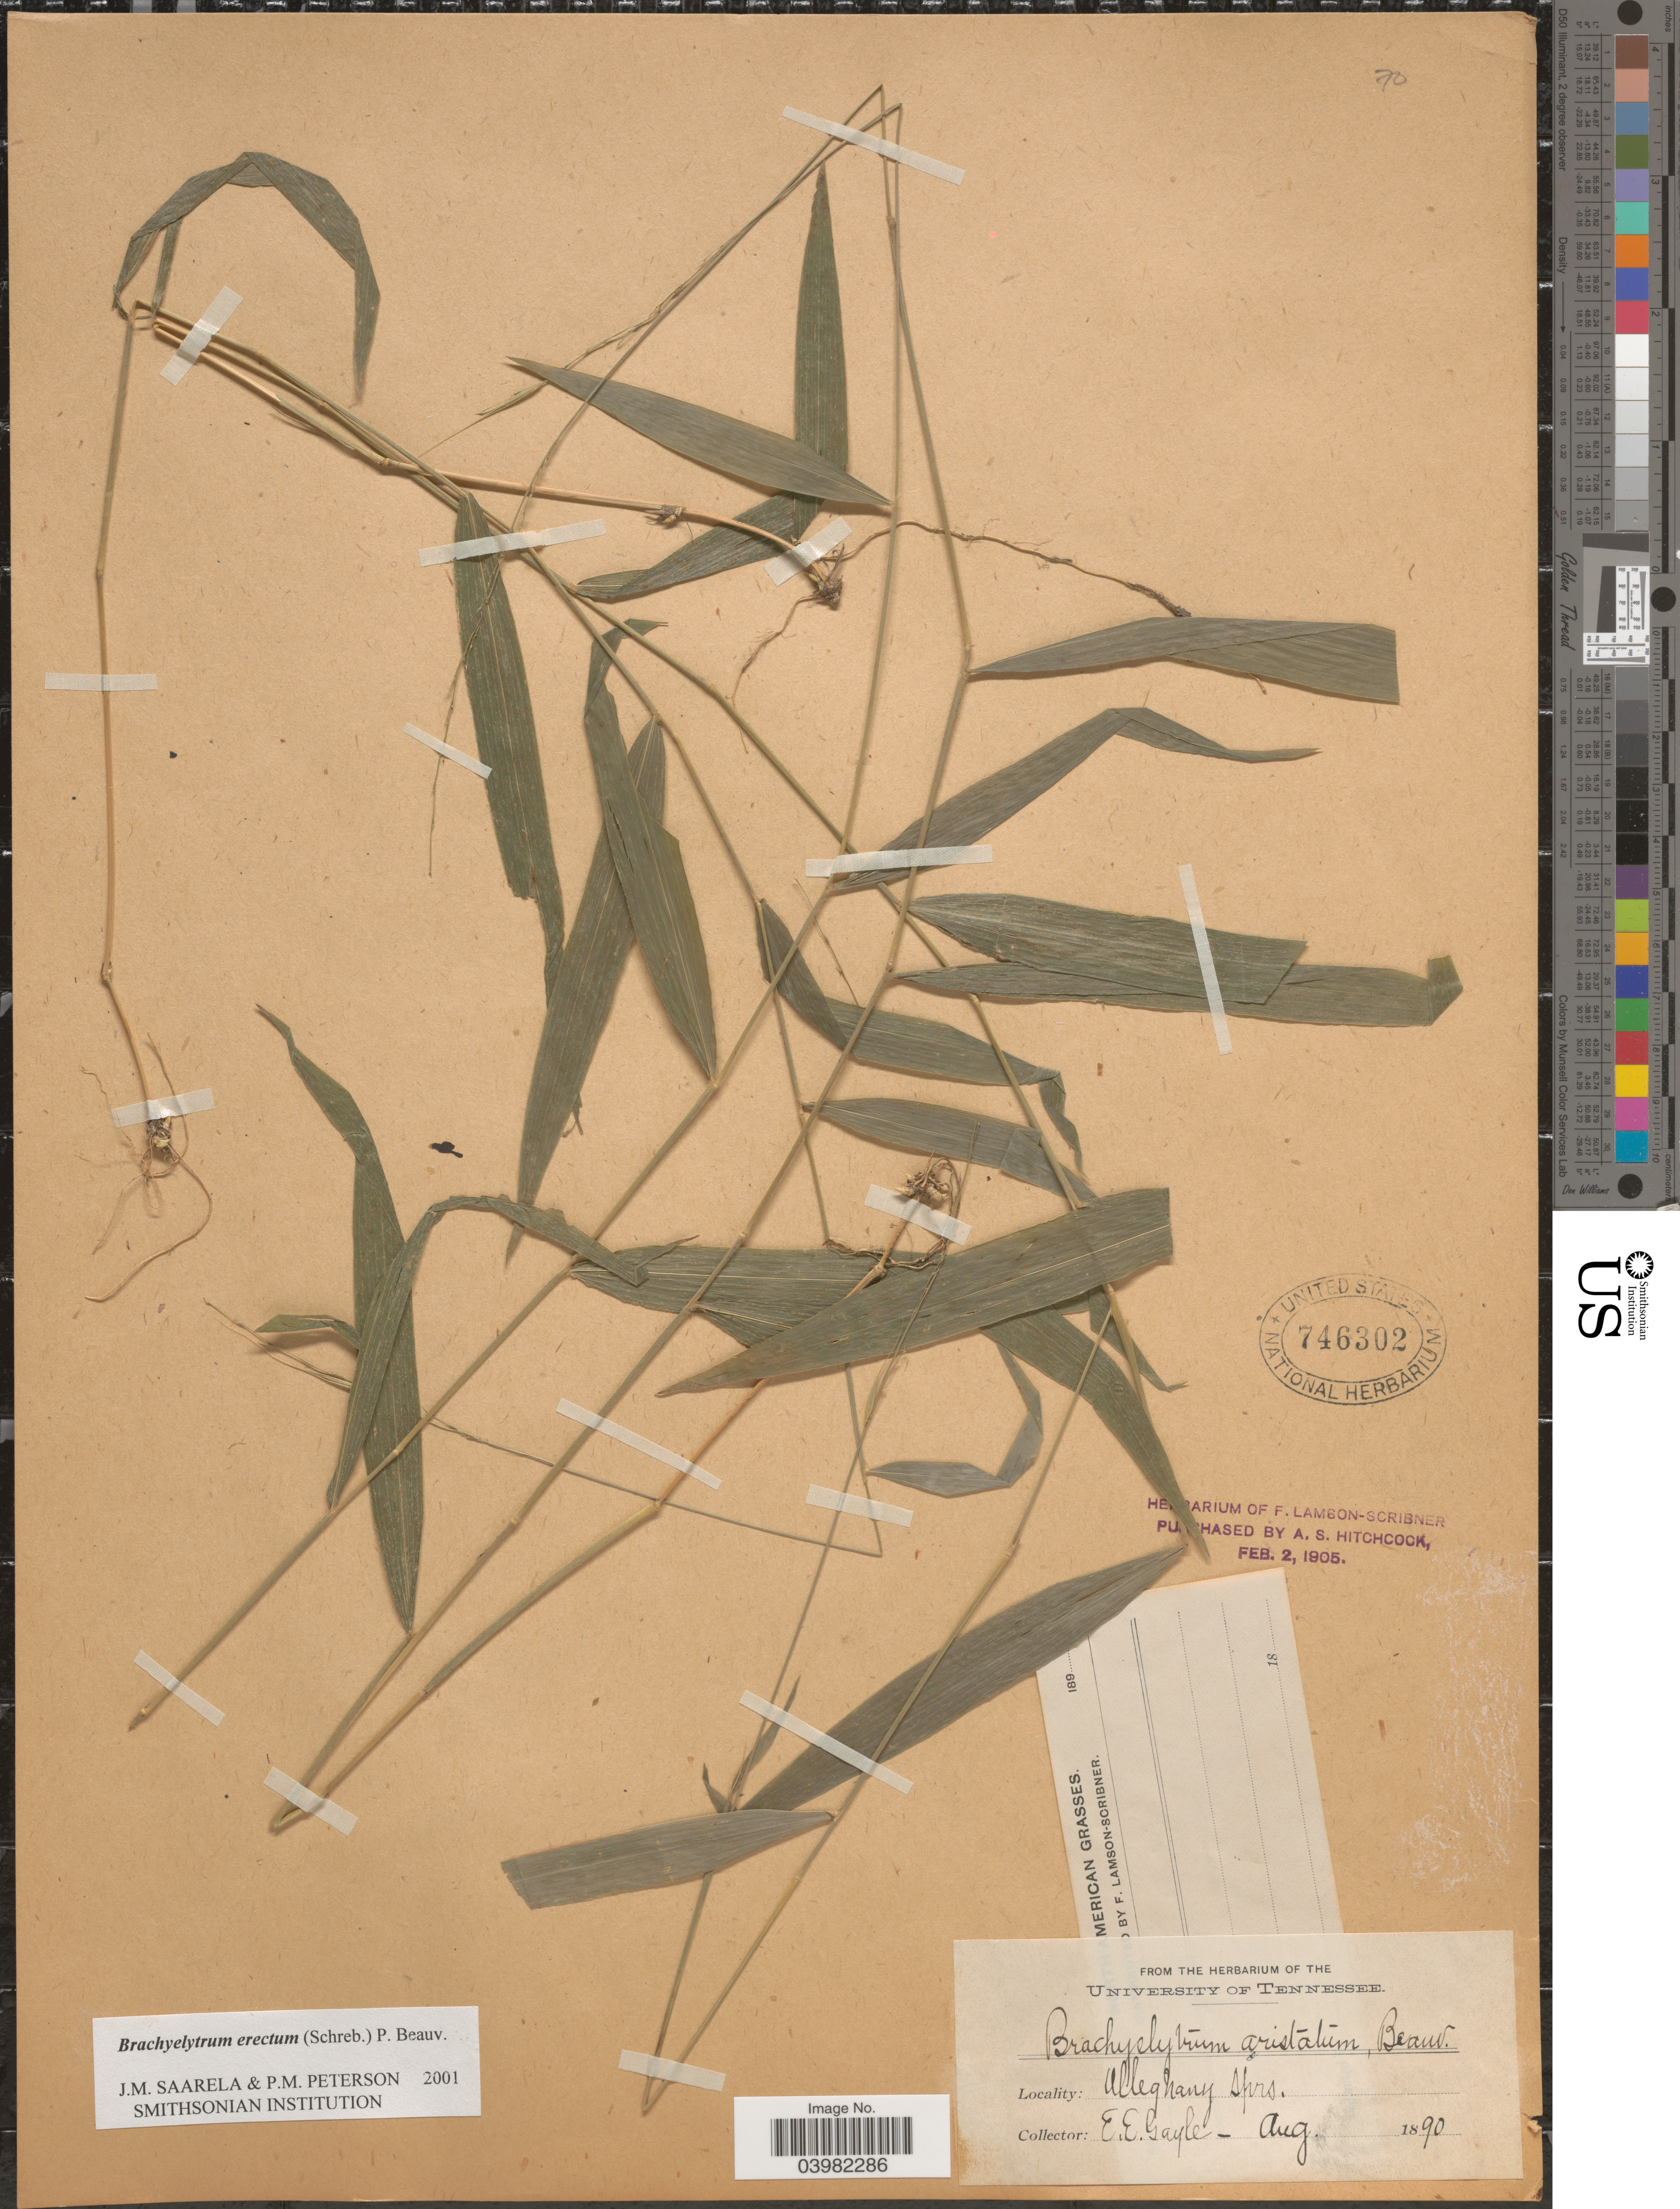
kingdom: Plantae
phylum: Tracheophyta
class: Liliopsida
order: Poales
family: Poaceae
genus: Brachyelytrum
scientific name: Brachyelytrum erectum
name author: (Schreb.) P. Beauv.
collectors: E. Gayle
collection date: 1890-08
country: United States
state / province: Tennessee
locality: Alleghany Sprs.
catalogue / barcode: US 746302